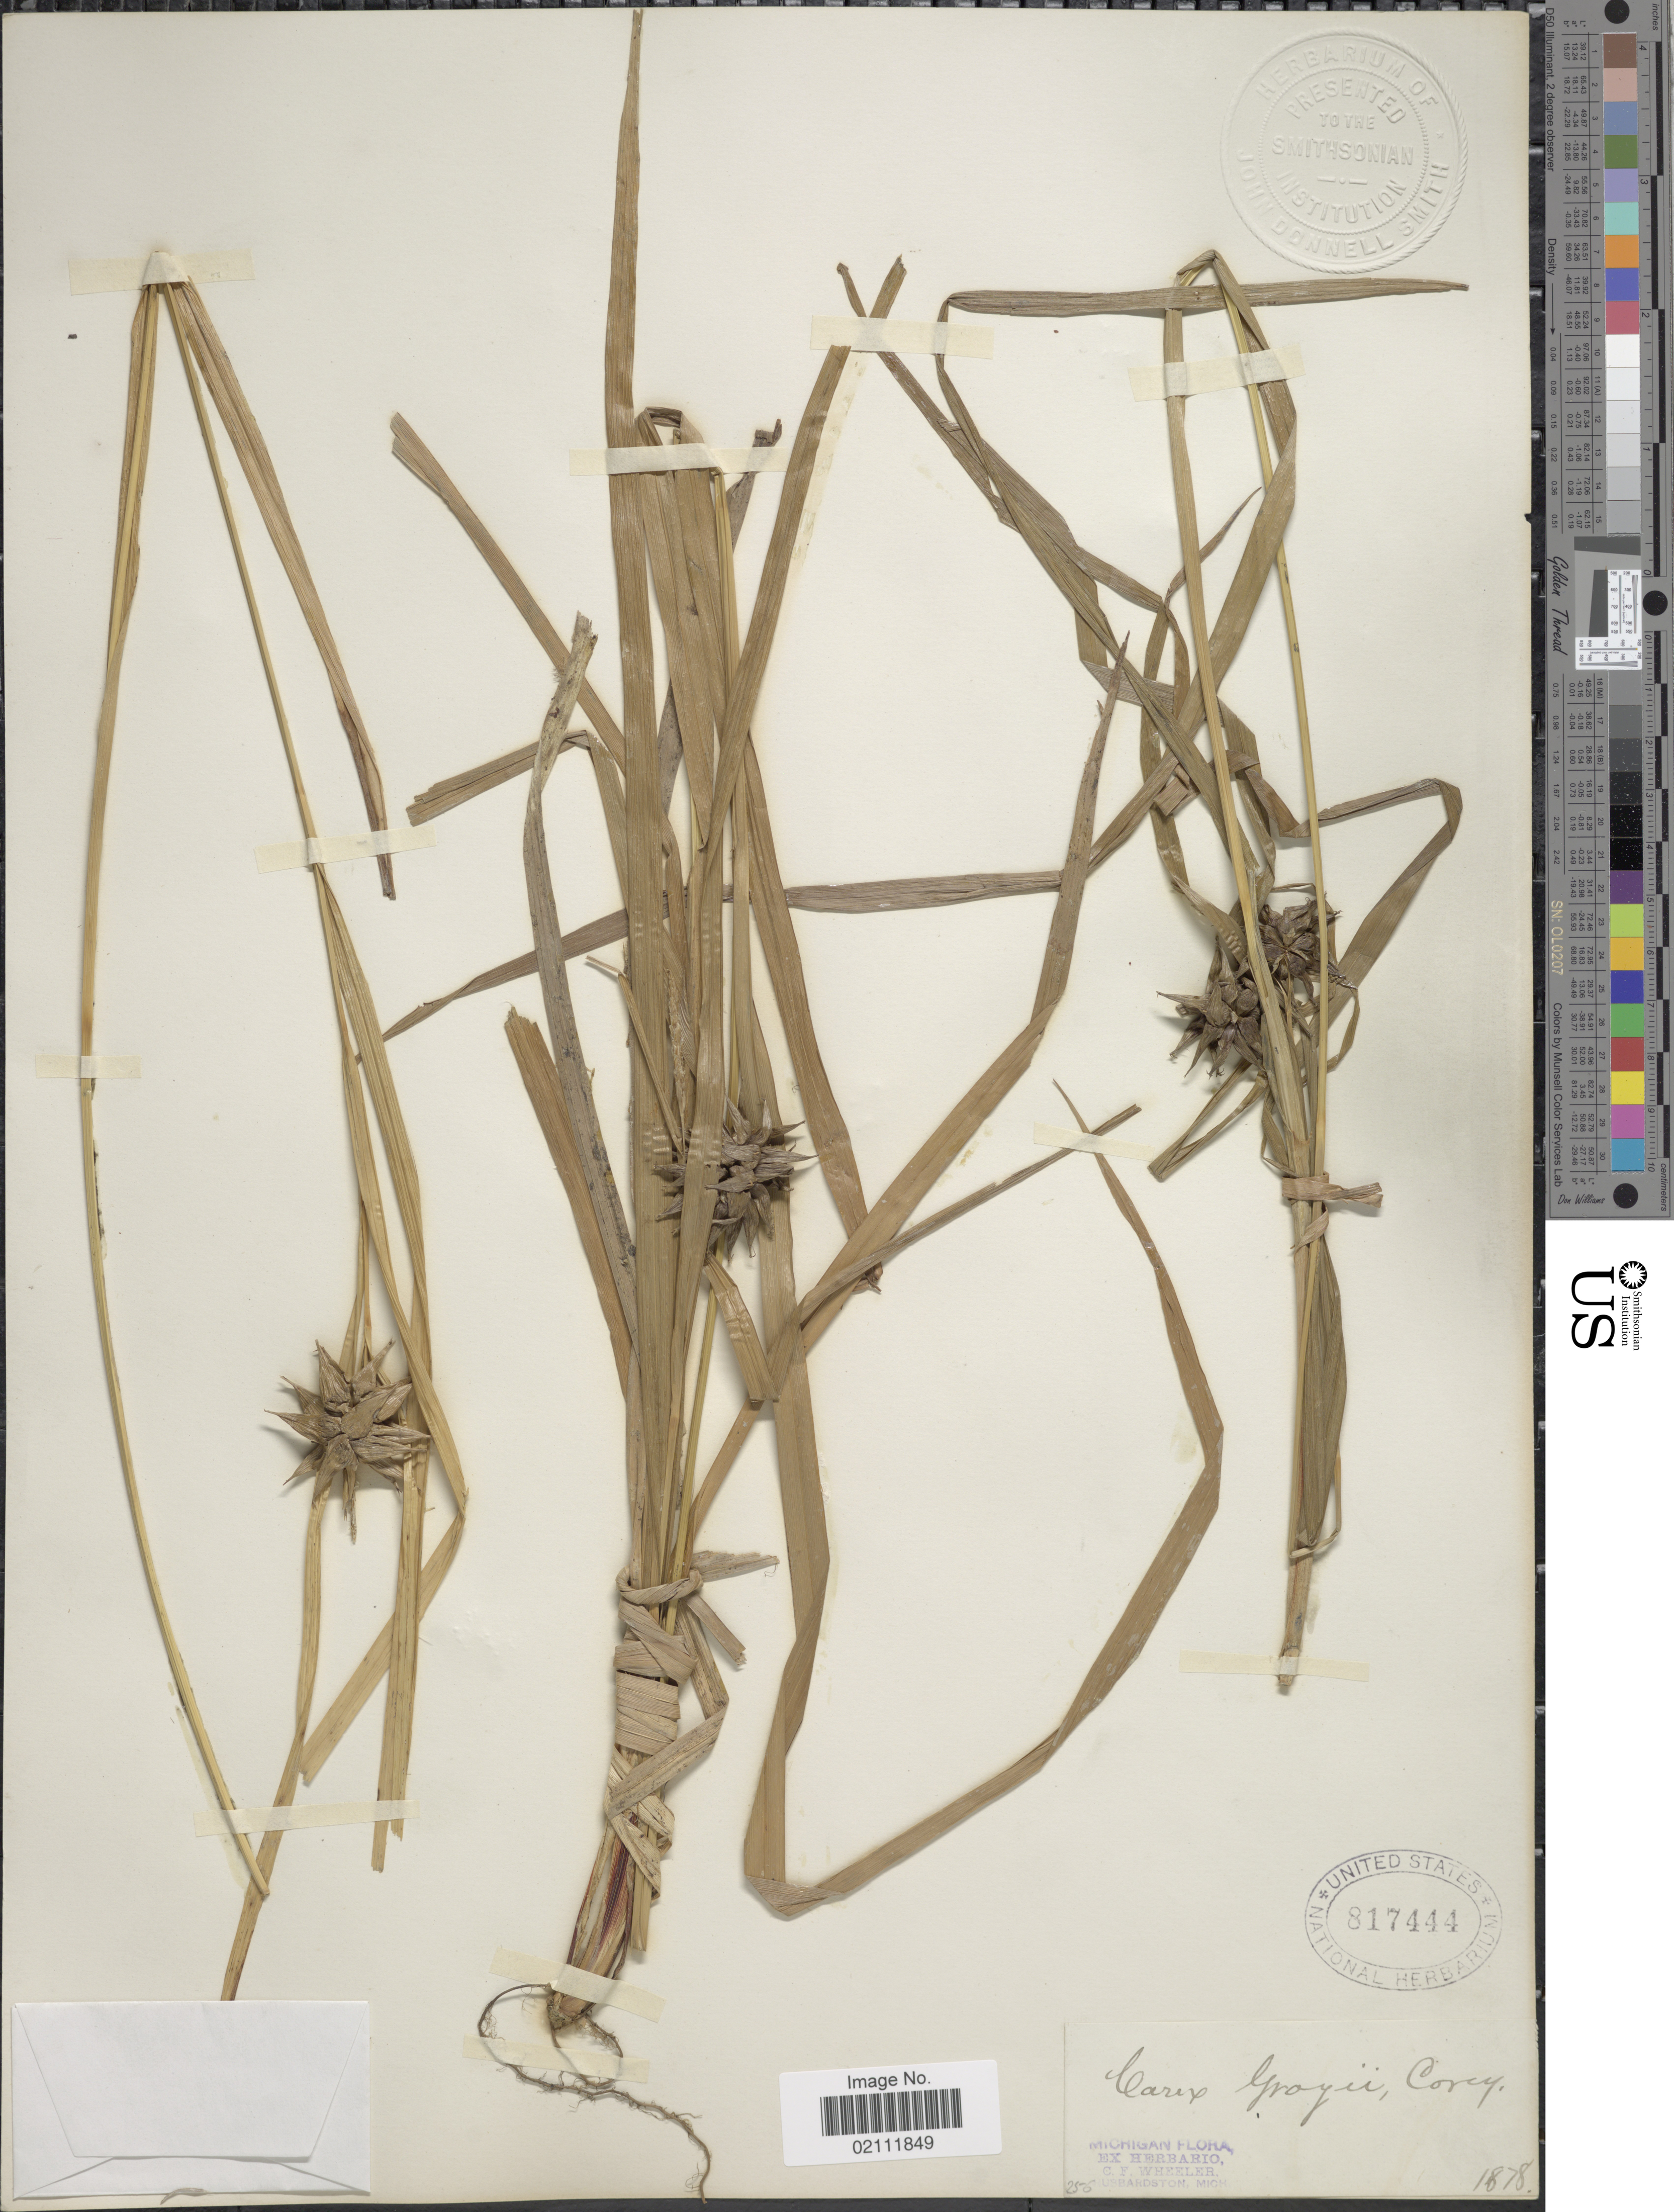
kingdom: Plantae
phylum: Tracheophyta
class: Liliopsida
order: Poales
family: Cyperaceae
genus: Carex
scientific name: Carex grayi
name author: J. Carey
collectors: C. Wheeler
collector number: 256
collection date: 1878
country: United States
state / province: Michigan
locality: Hubbardston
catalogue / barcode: US 817444